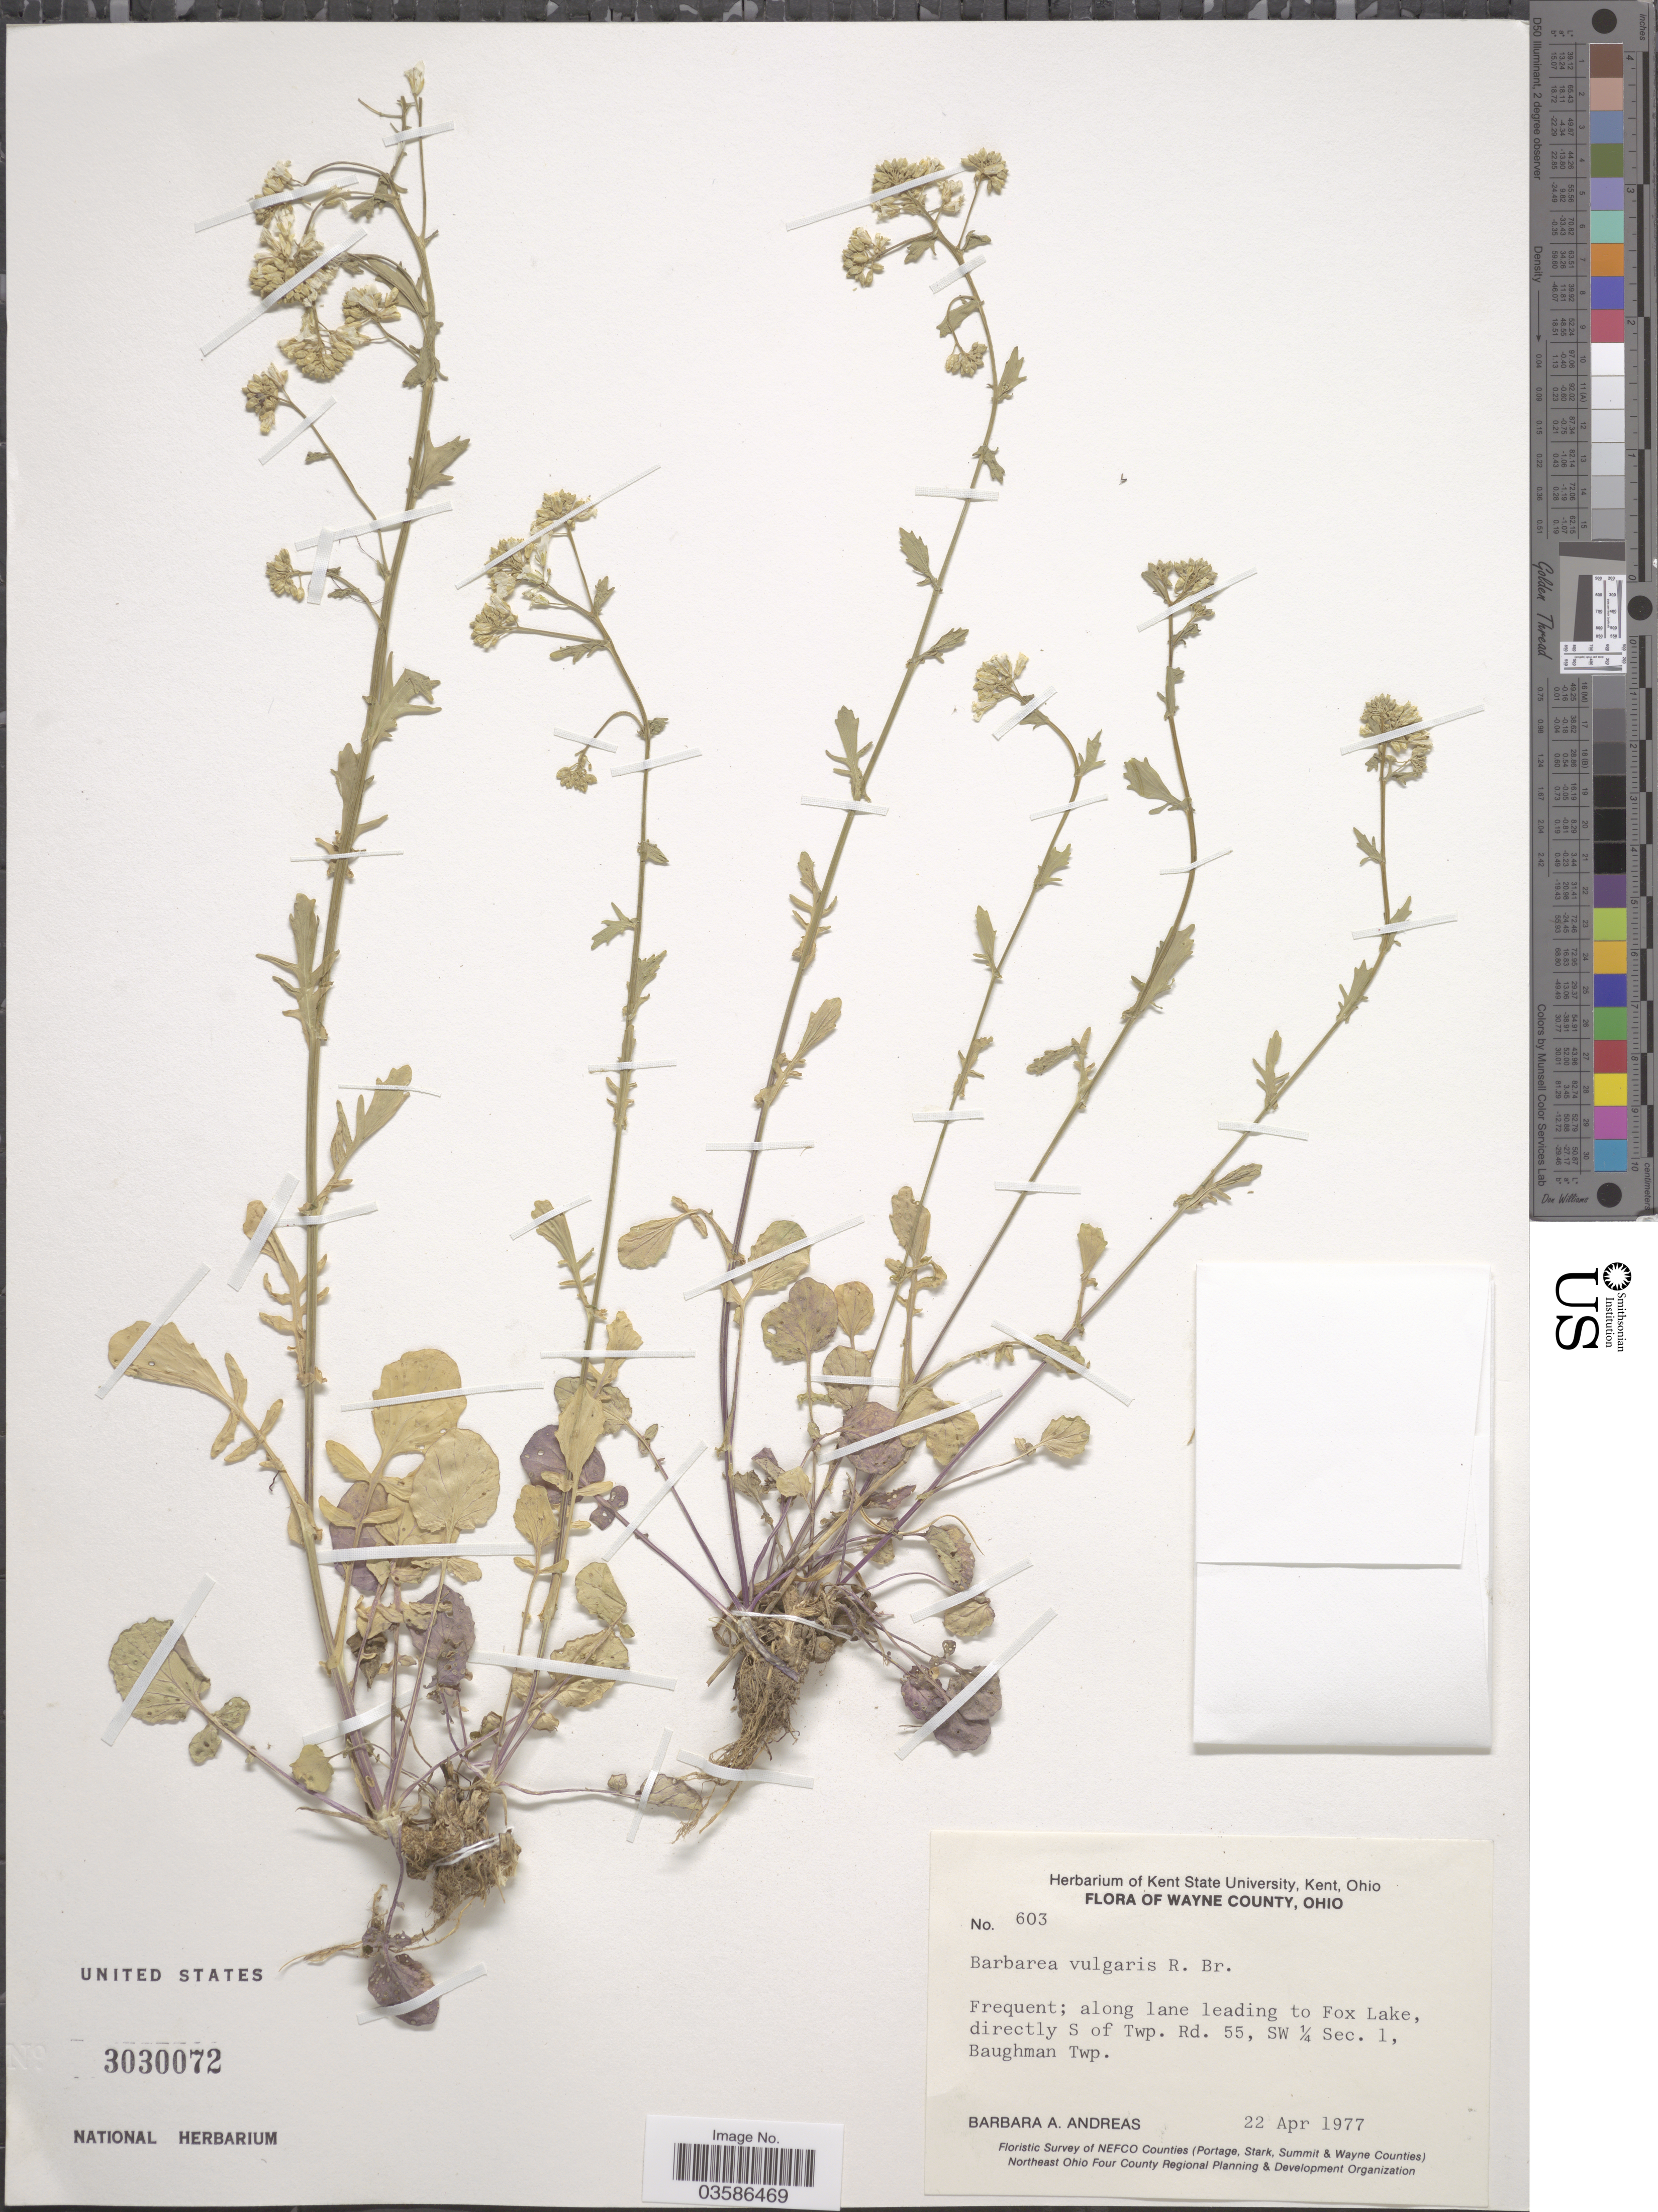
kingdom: Plantae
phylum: Tracheophyta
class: Magnoliopsida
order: Brassicales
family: Brassicaceae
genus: Barbarea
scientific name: Barbarea vulgaris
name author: W.T. Aiton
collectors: B. A. Andreas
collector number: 603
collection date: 1977-04-22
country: United States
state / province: Ohio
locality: Wayne County. Along lane leading to Fox Lake, directly S of Twp. Rd. 55, SW ¼ Sec. 1, Baughman Twp.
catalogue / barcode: US 3030072